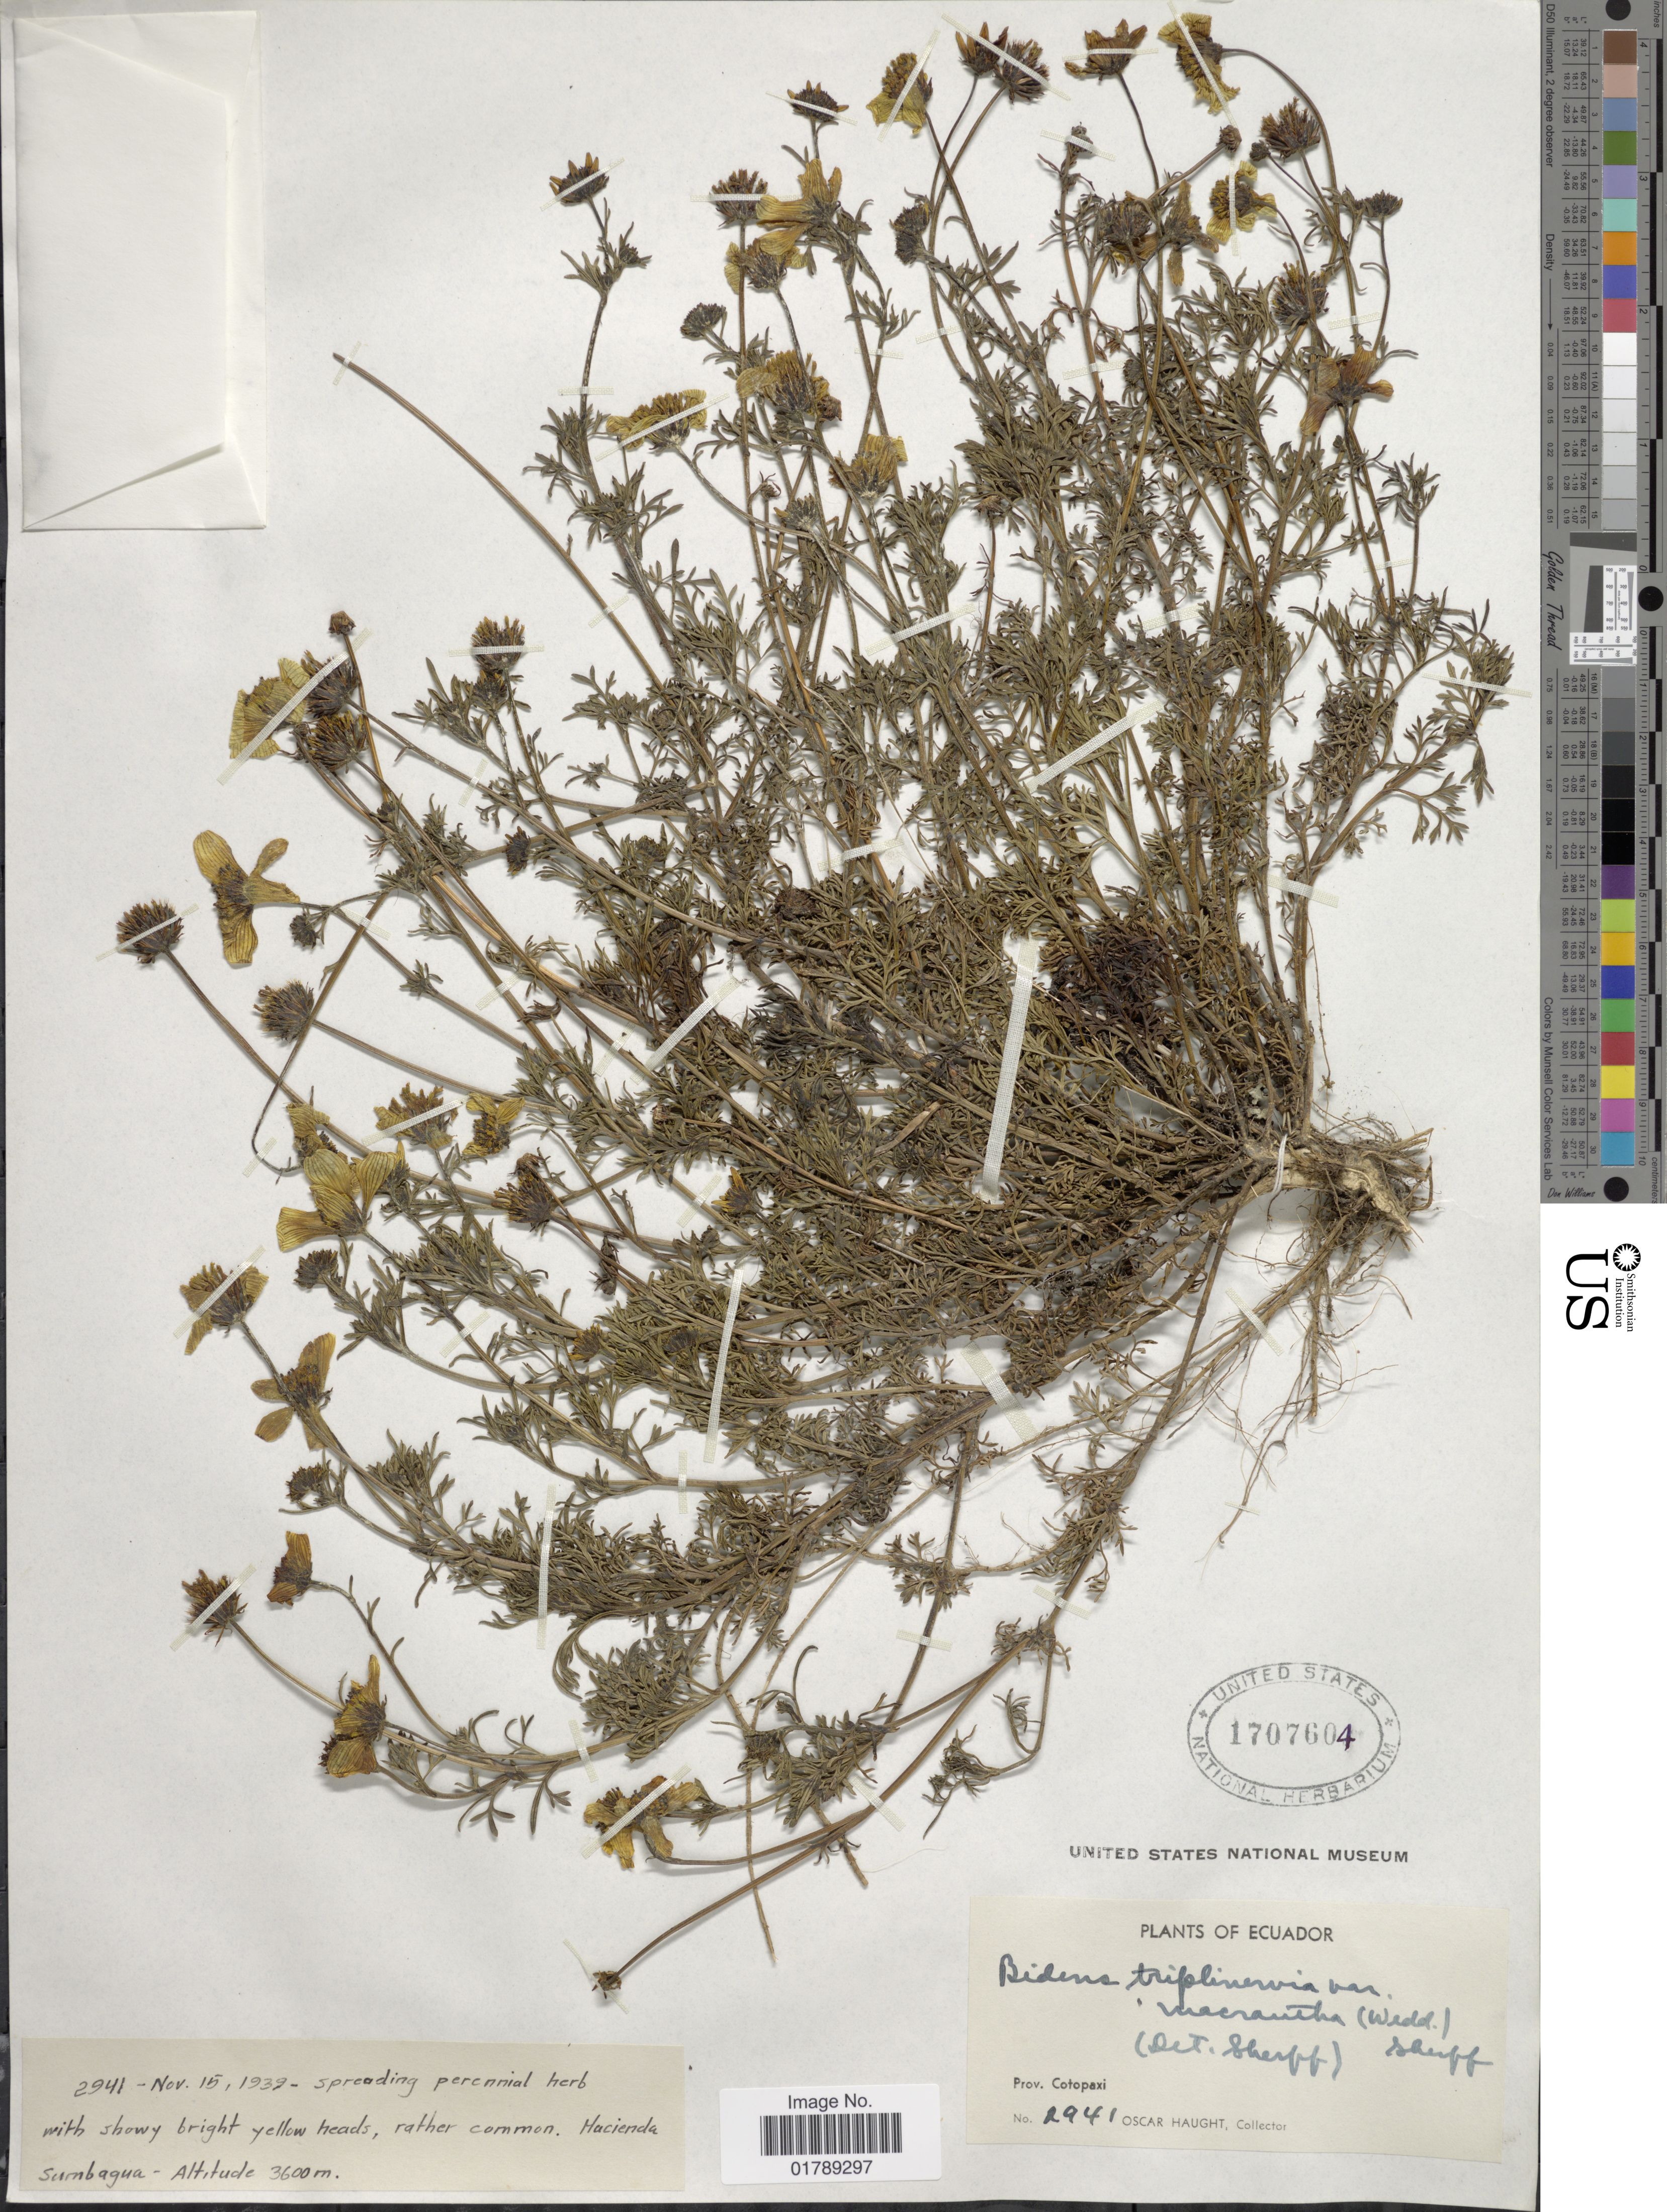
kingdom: Plantae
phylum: Tracheophyta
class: Magnoliopsida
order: Asterales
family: Asteraceae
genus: Bidens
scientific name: Bidens triplinervia var. macrantha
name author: (Wedd.) Sherff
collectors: O. Haught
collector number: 2941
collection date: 1939-11-15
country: Ecuador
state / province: Cotopaxi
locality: Hacienda Sumbagua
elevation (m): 3600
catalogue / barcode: US 1707604